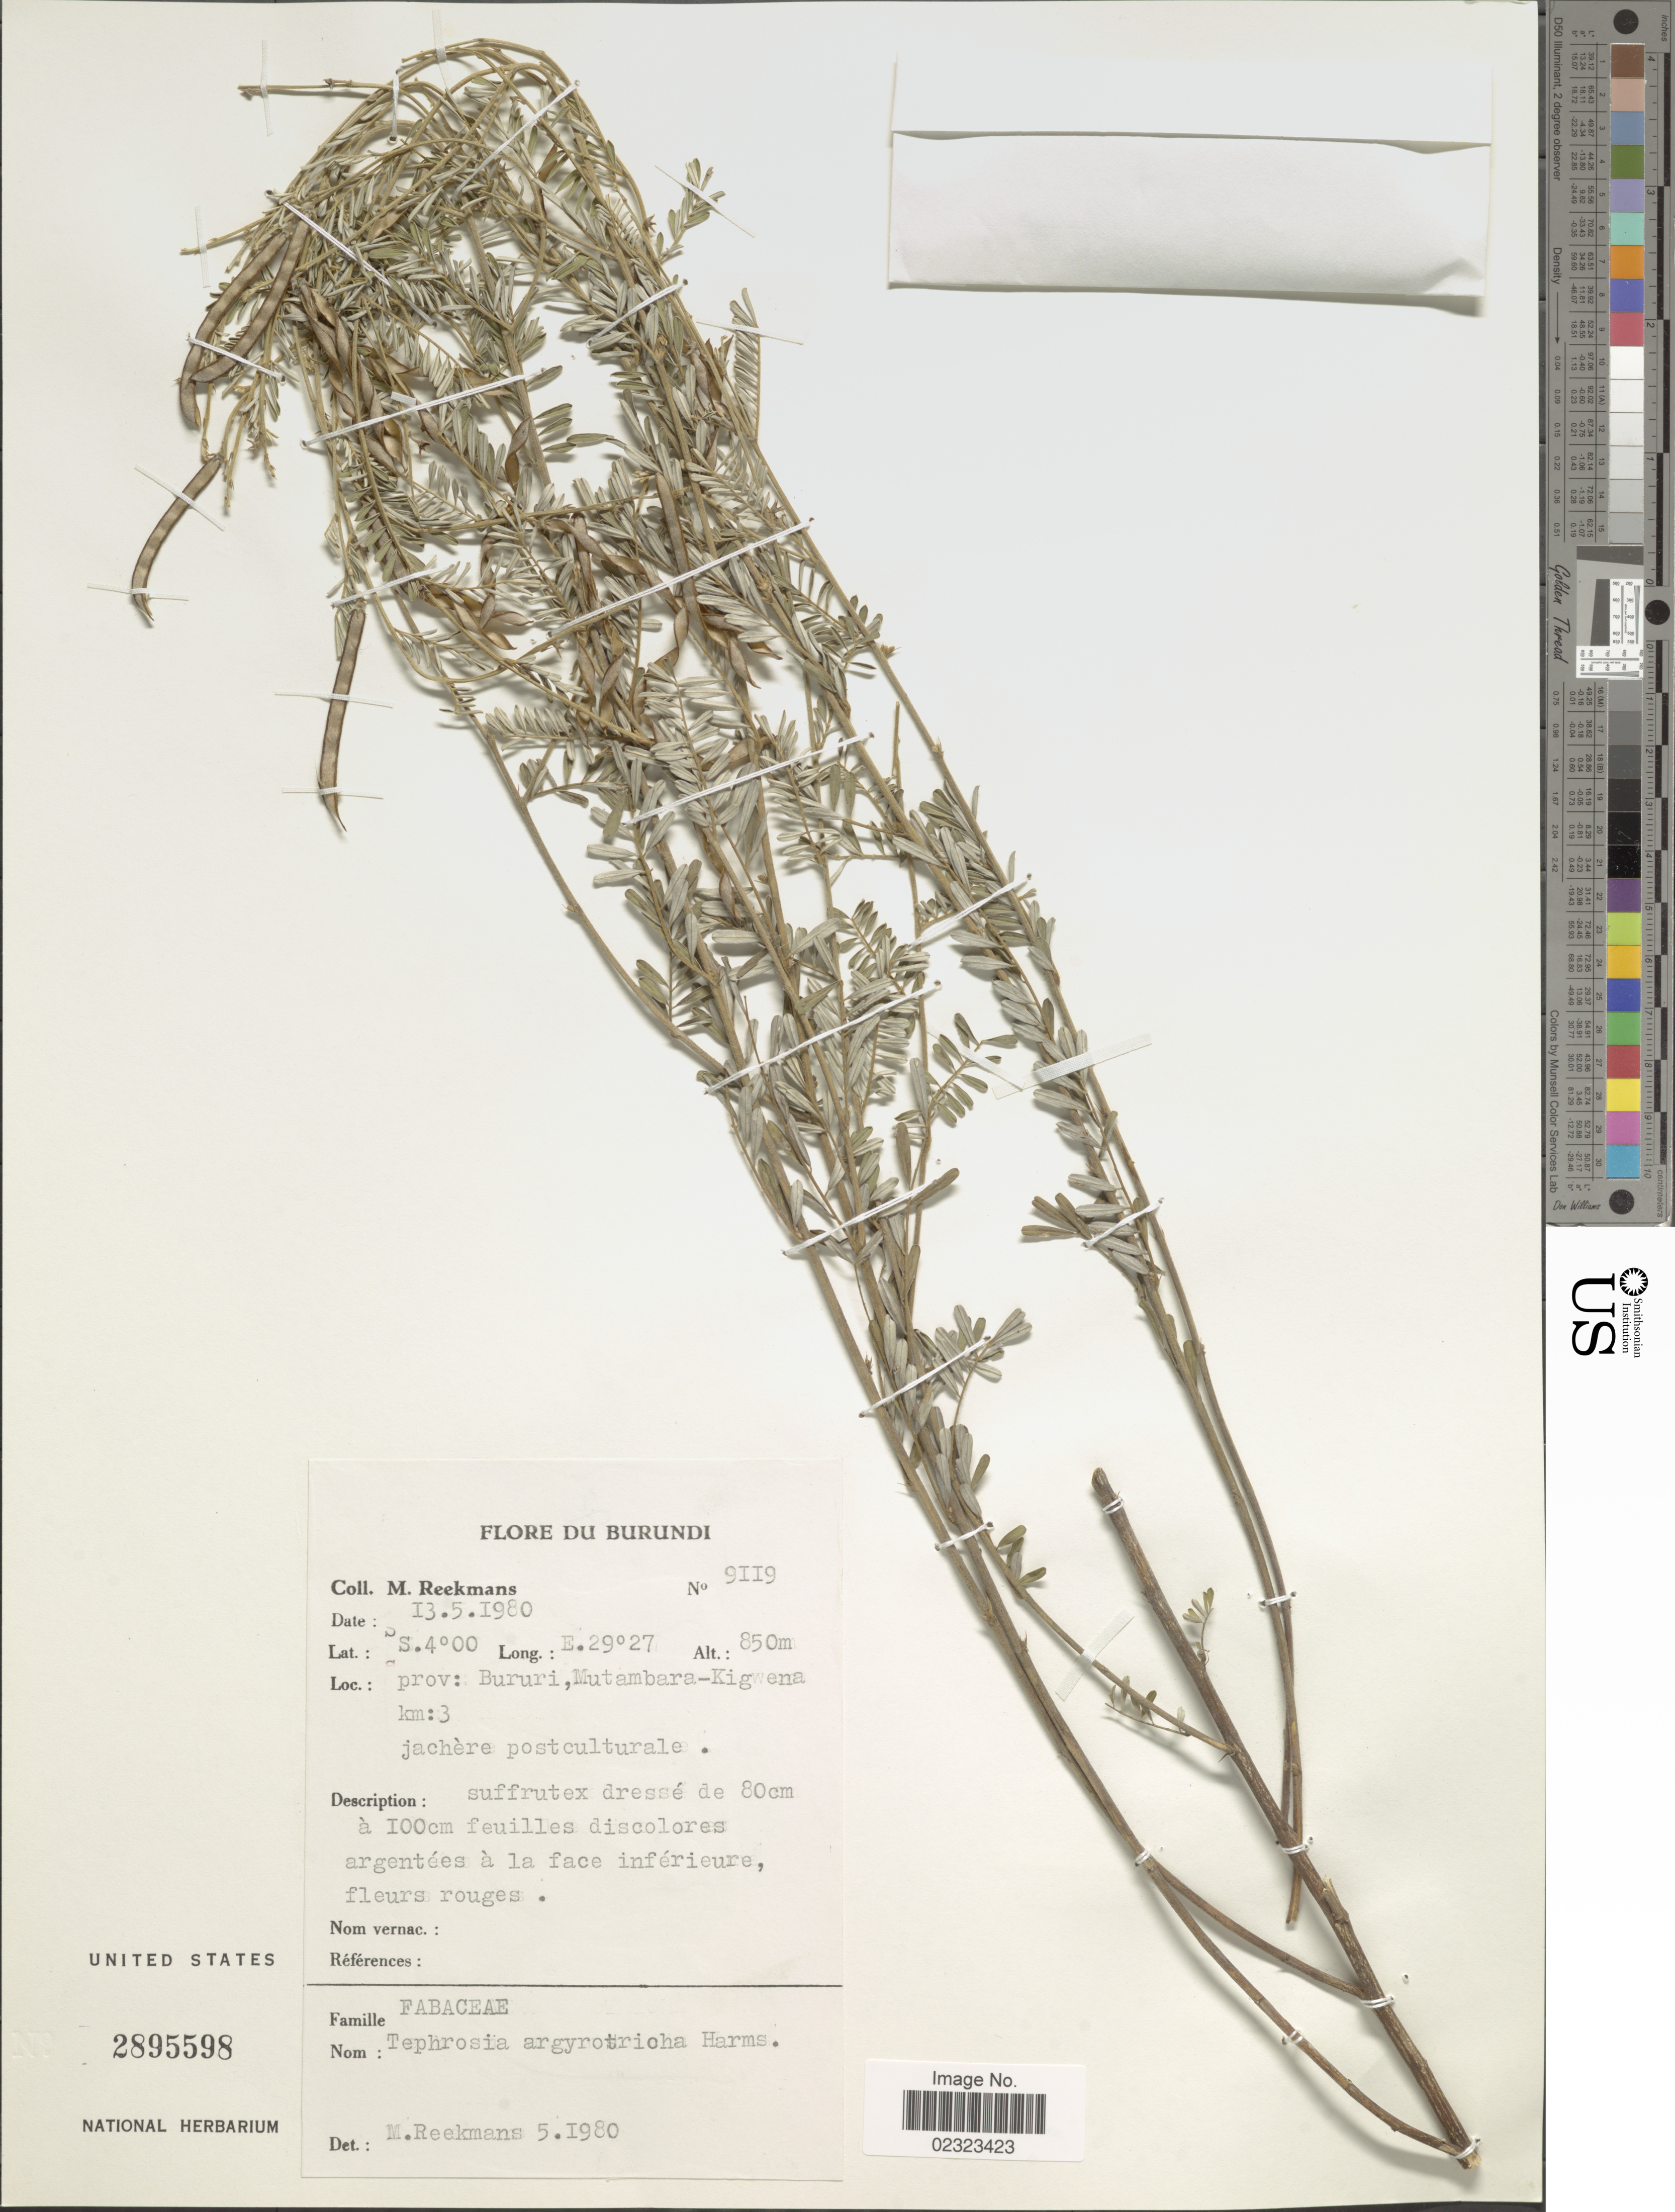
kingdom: Plantae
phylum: Tracheophyta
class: Magnoliopsida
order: Fabales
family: Fabaceae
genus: Tephrosia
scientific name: Tephrosia argyrotricha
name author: Harms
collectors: M. Reekmans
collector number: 99119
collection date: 1980-05-13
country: Burundi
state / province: Bururi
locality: Mutambara-Kigwena km: 3, jachere postculturale.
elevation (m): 850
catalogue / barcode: US 2895598